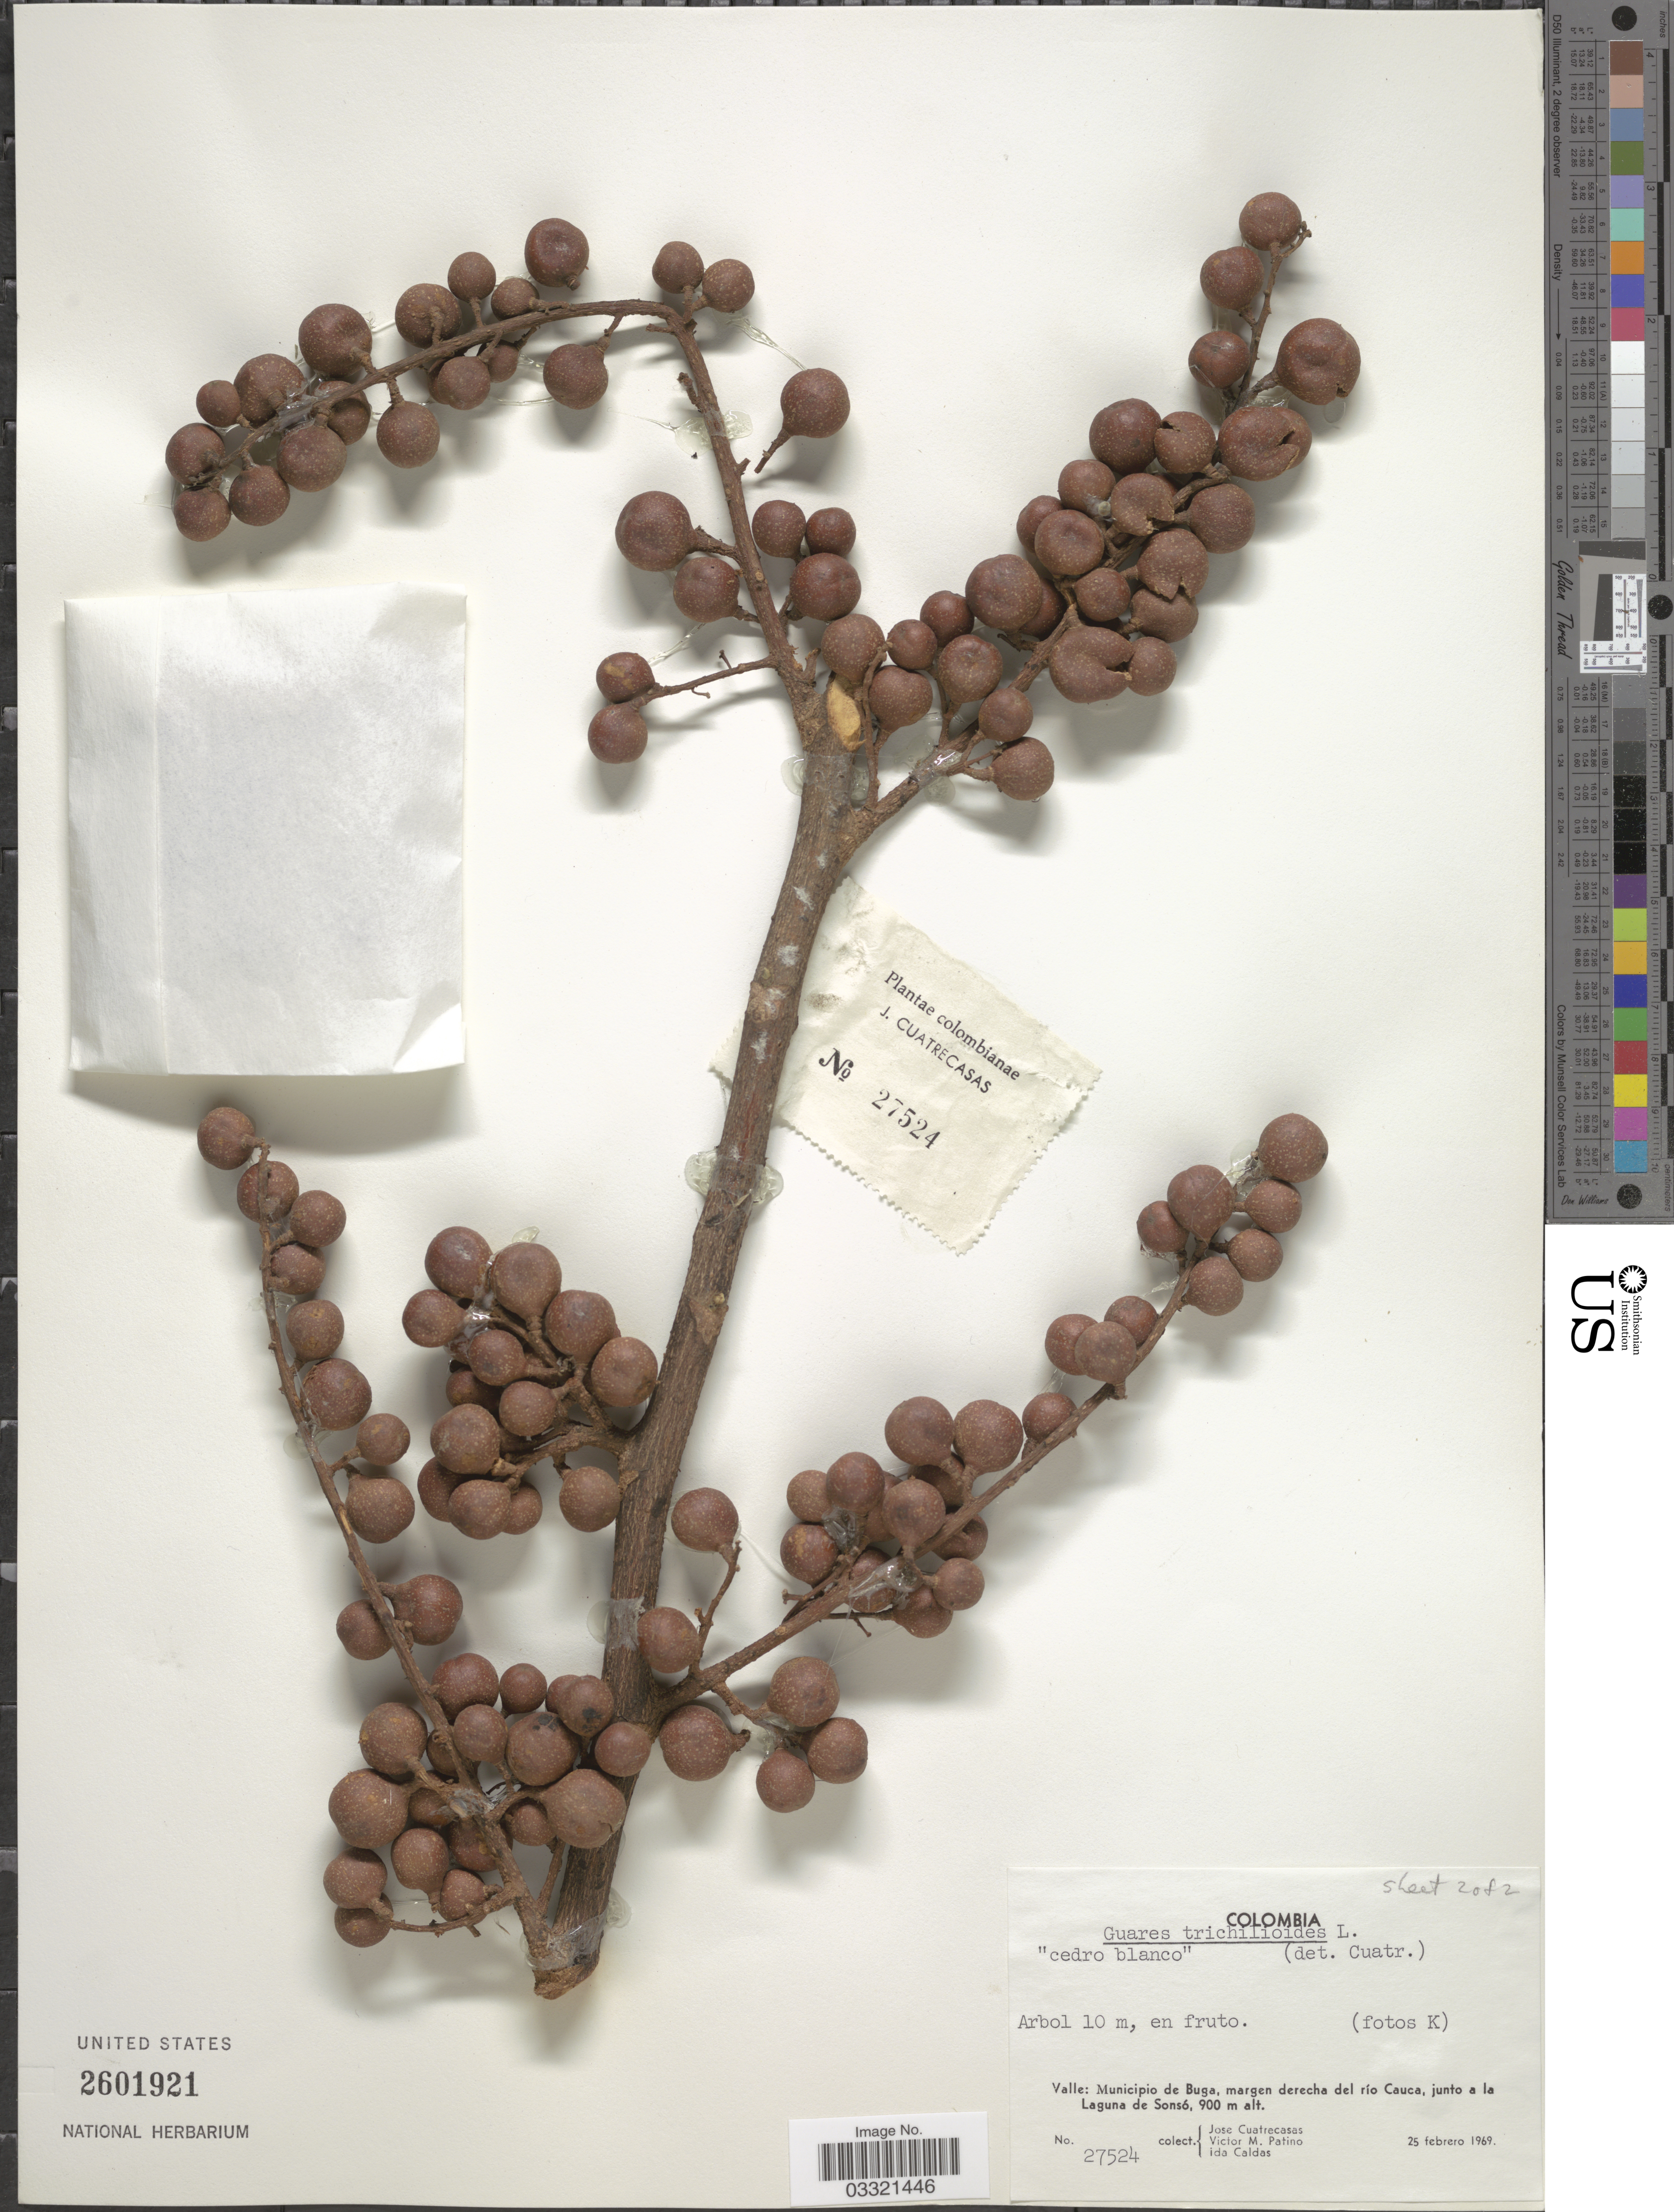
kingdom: Plantae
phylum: Tracheophyta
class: Magnoliopsida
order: Sapindales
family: Meliaceae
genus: Guarea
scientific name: Guarea guidonia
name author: (L.) Sleumer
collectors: J. Cuatrecasas, V. M. Patiño & I. Caldas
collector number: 27524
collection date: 1969-02-25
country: Colombia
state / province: Valle del Cauca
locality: Valle: Municipio de Buga, margen derecha del río Cauca, junto a la Laguna de Sonsó.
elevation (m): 900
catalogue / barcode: US 2601921